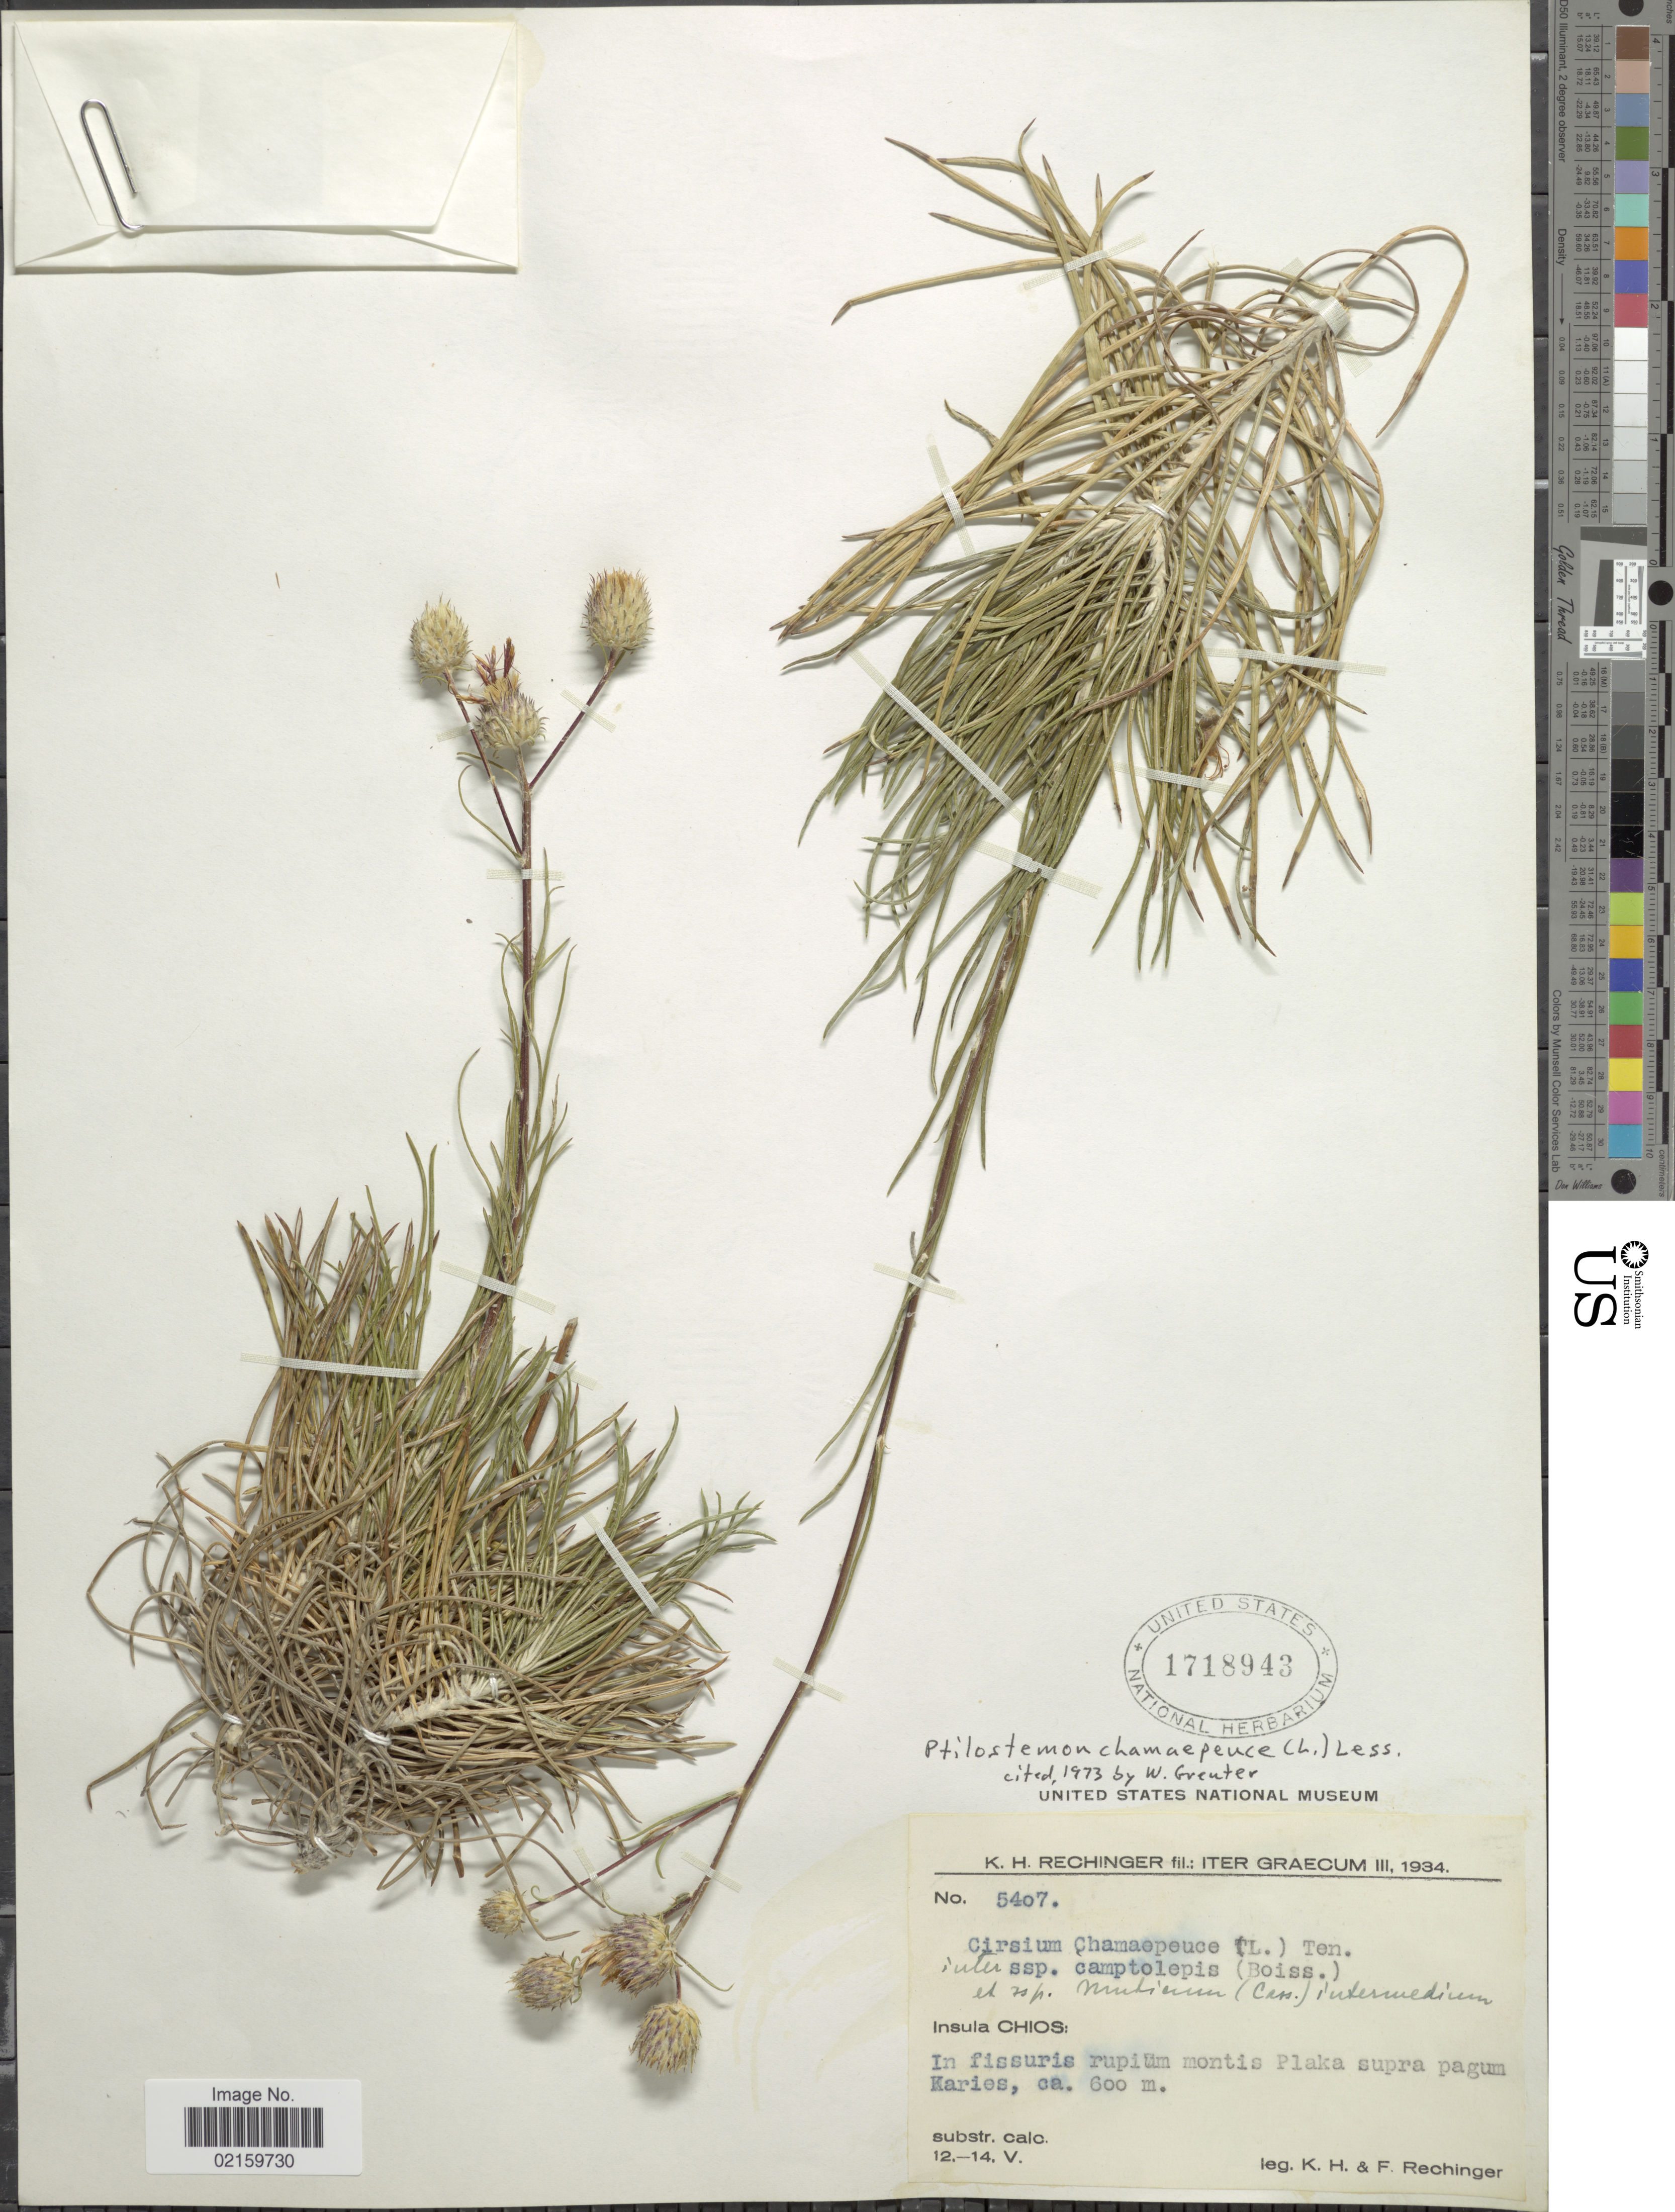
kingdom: Plantae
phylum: Tracheophyta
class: Magnoliopsida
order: Asterales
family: Asteraceae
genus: Ptilostemon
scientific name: Ptilostemon chamaepeuce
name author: (L.) Less.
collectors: K. H. Rechinger & F. Rechinger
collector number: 5407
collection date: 1934-05-12/1934-05-14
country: Greece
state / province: North Aegean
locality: Insula Chios: In fissuris rupium montis Plaka supra pagum Karies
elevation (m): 600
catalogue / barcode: US 1718943